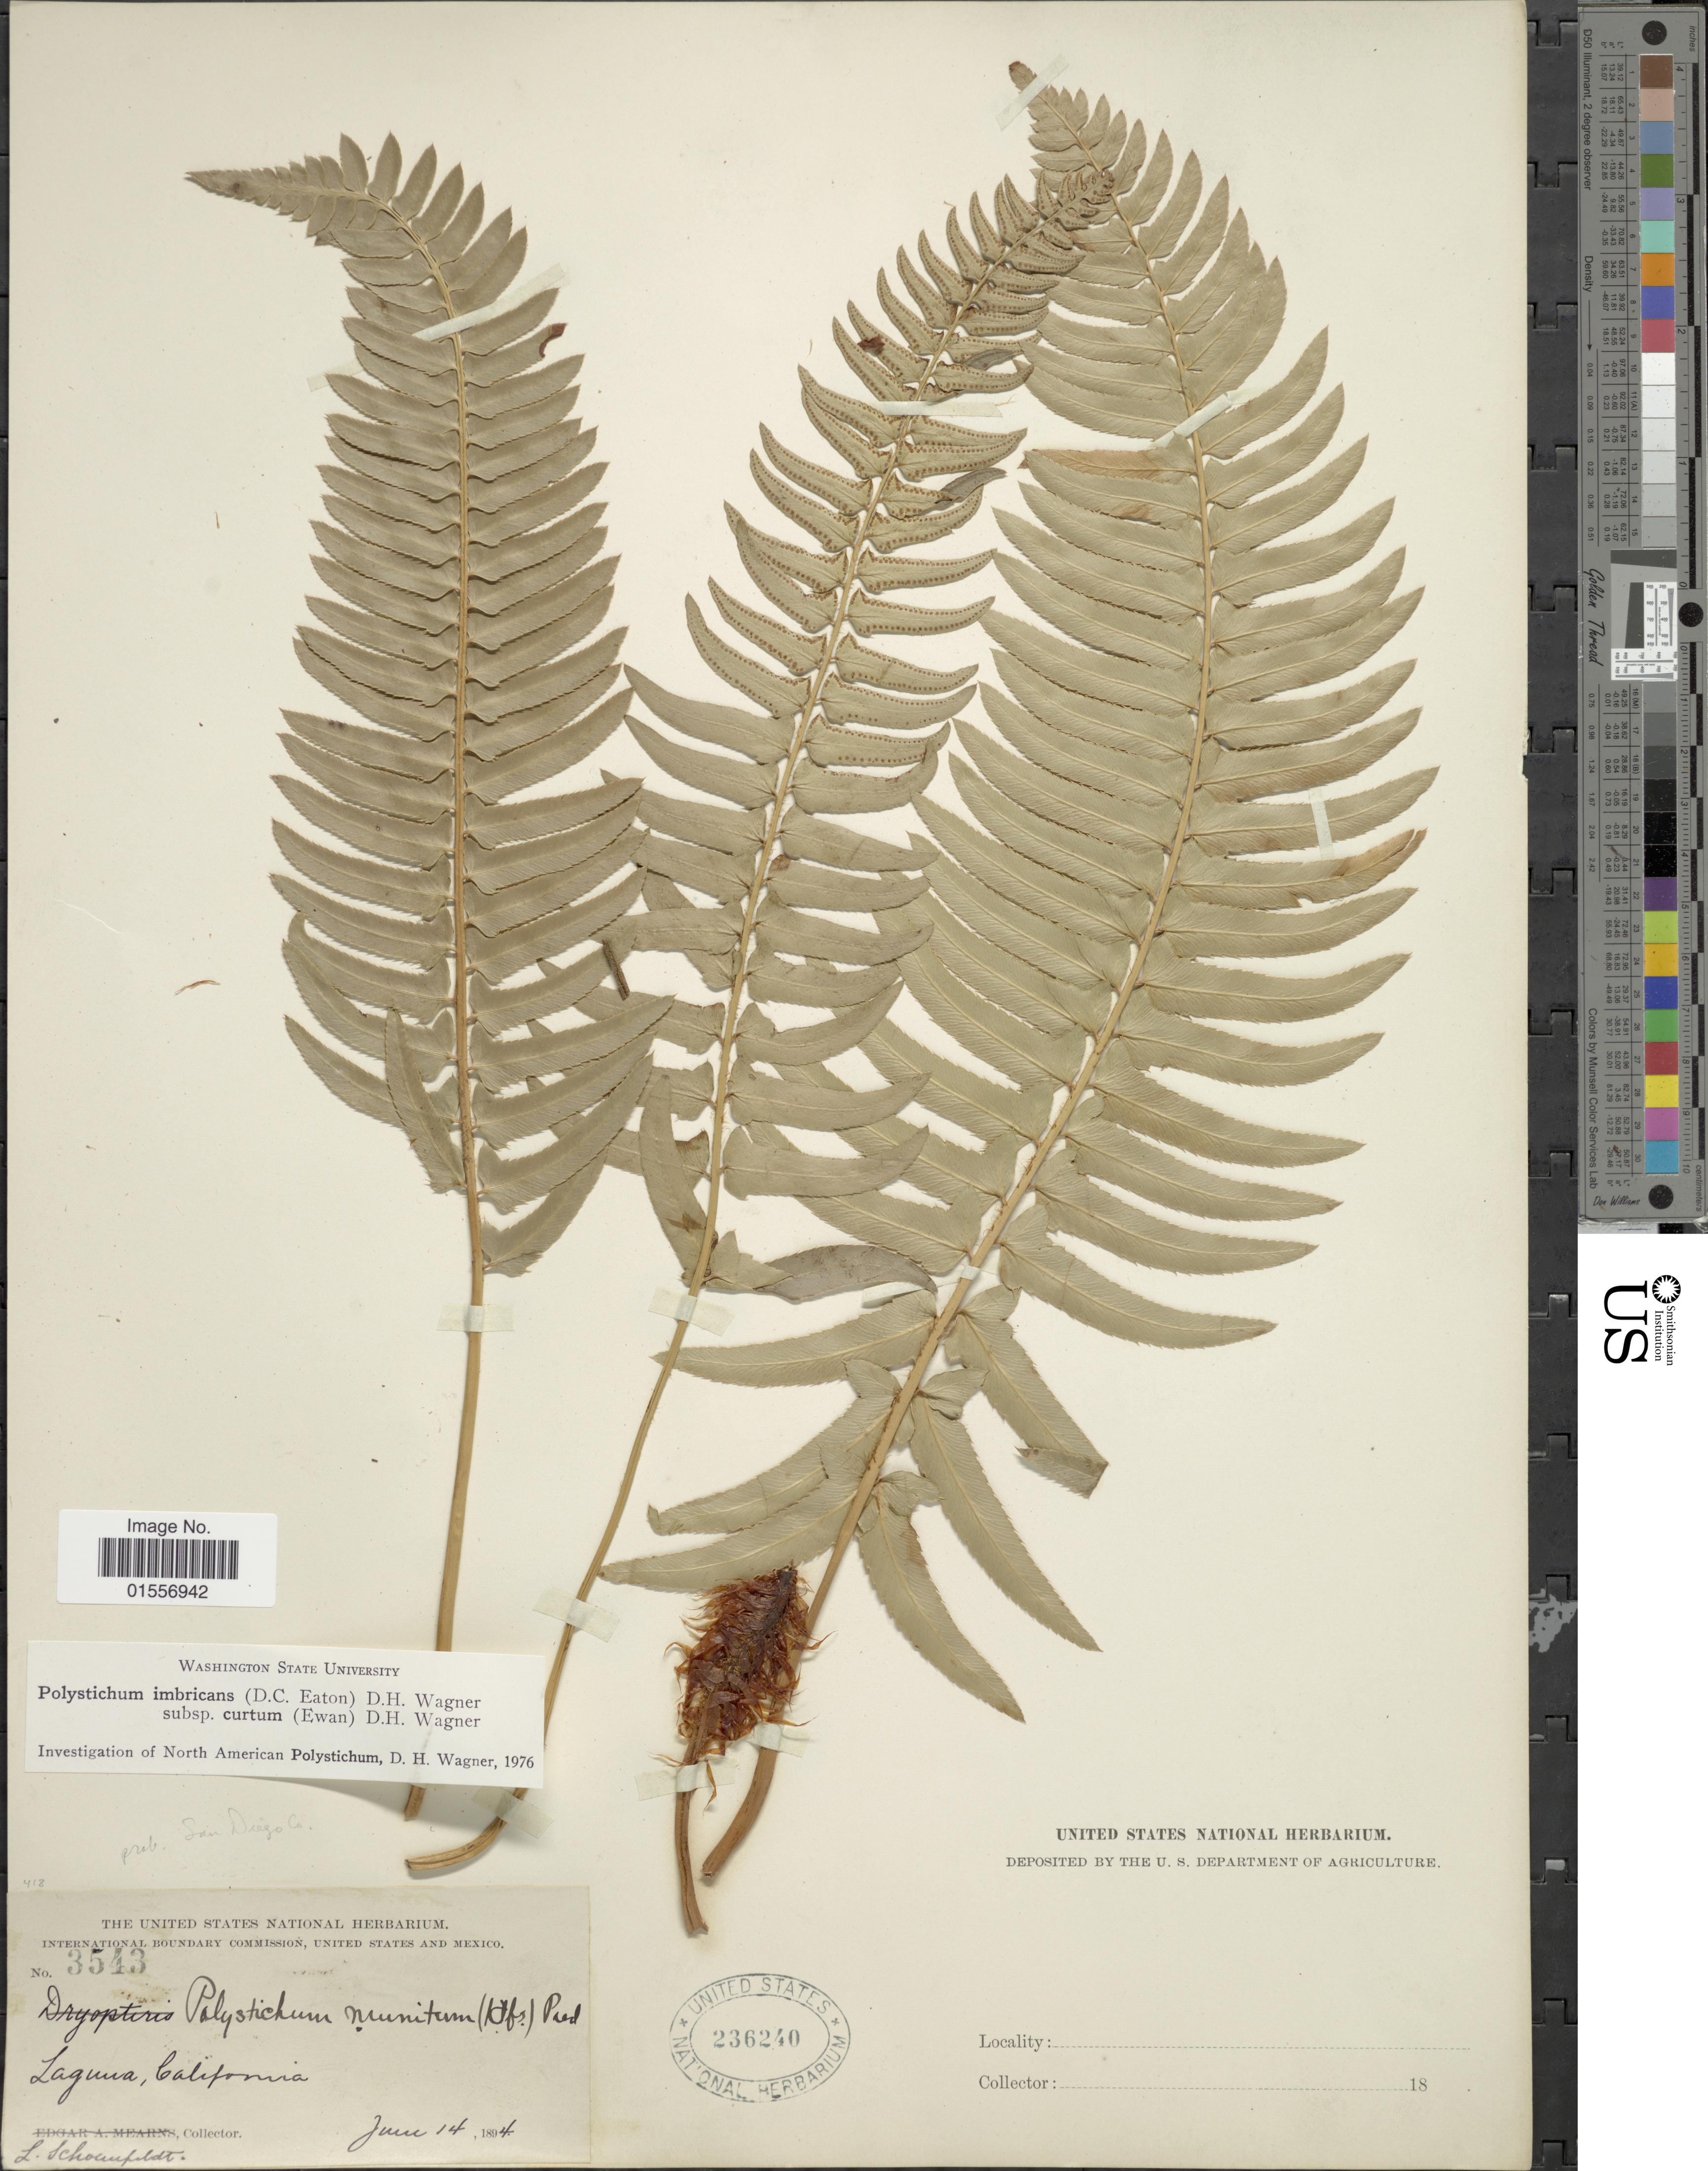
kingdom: Plantae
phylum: Tracheophyta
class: Polypodiopsida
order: Polypodiales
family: Dryopteridaceae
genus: Polystichum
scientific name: Polystichum imbricans subsp. curtum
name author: (Ewan) D.H. Wagner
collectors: L. Schounfeldt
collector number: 3543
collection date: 1894-06-14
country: United States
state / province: California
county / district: Orange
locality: Laguna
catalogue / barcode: US 236240